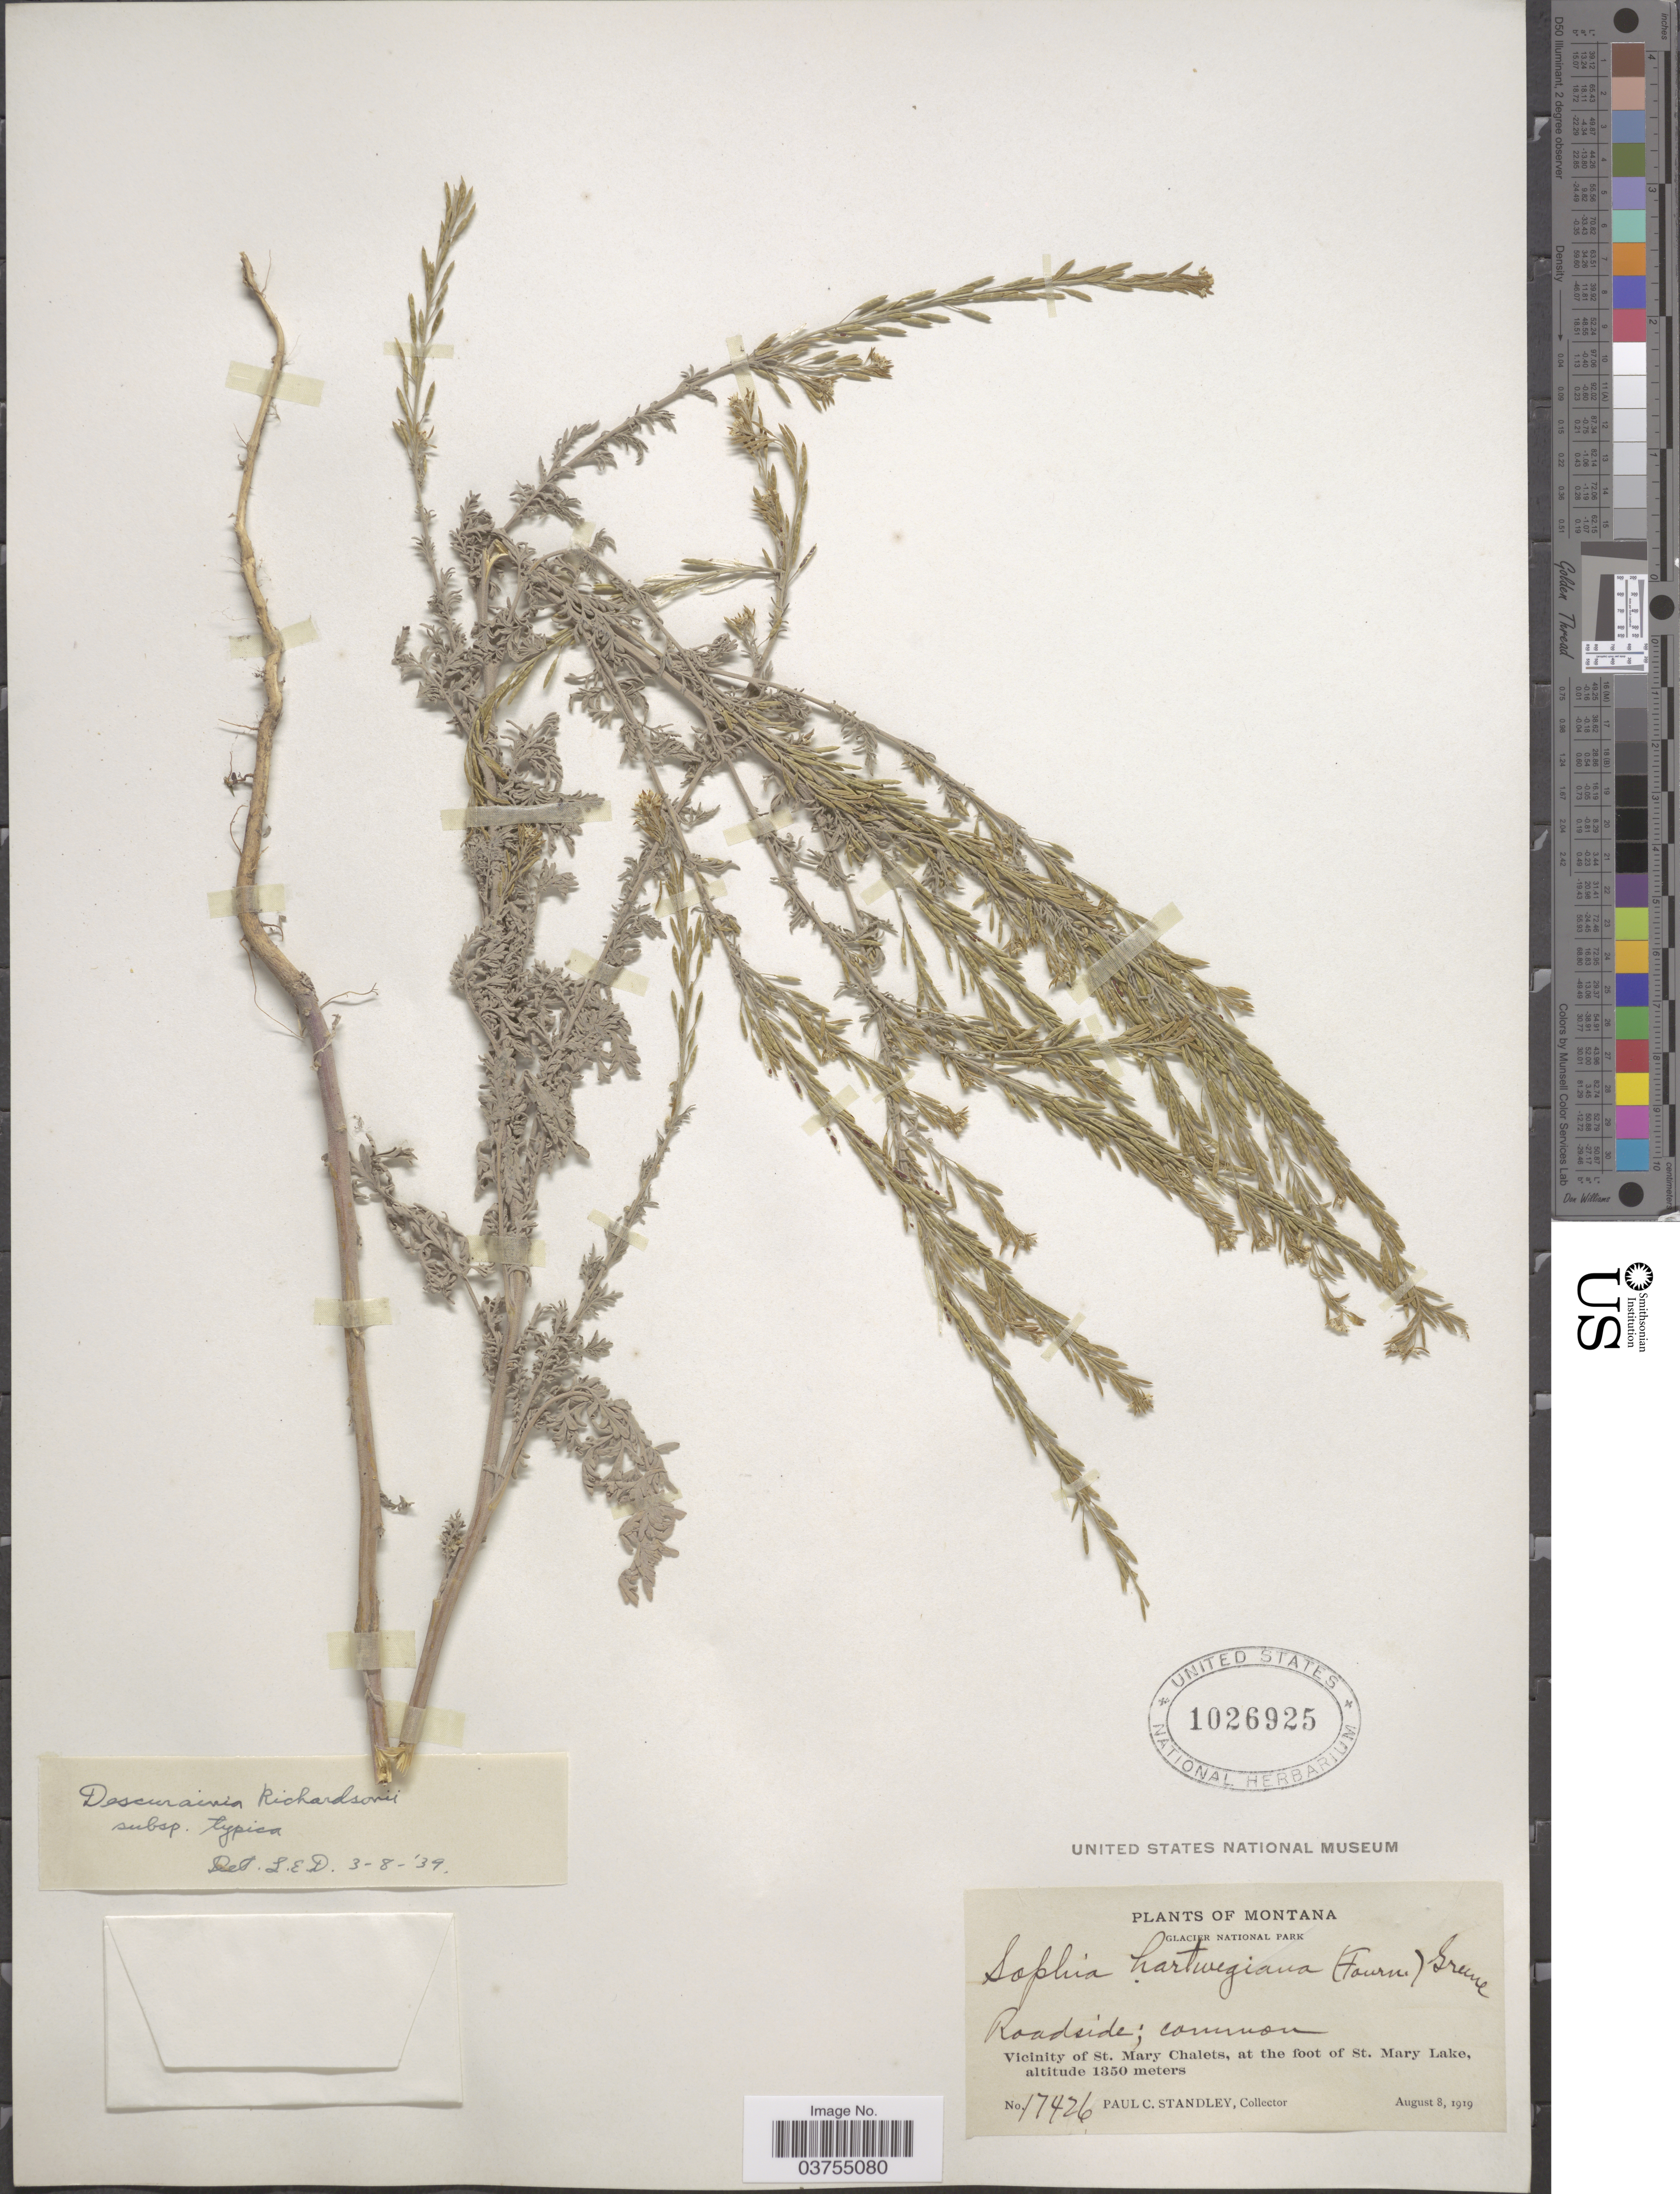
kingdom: Plantae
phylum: Tracheophyta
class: Magnoliopsida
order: Brassicales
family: Brassicaceae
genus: Descurainia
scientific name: Descurainia richardsonii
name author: (C.A. Mey.) O.E. Schulz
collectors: P. C. Standley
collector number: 17426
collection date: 1919-08-08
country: United States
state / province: Montana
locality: Glacier National Park. Vicinity of St. Mary Chalets, at the foot of St. Mary Lake.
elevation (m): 1350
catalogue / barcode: US 1026925